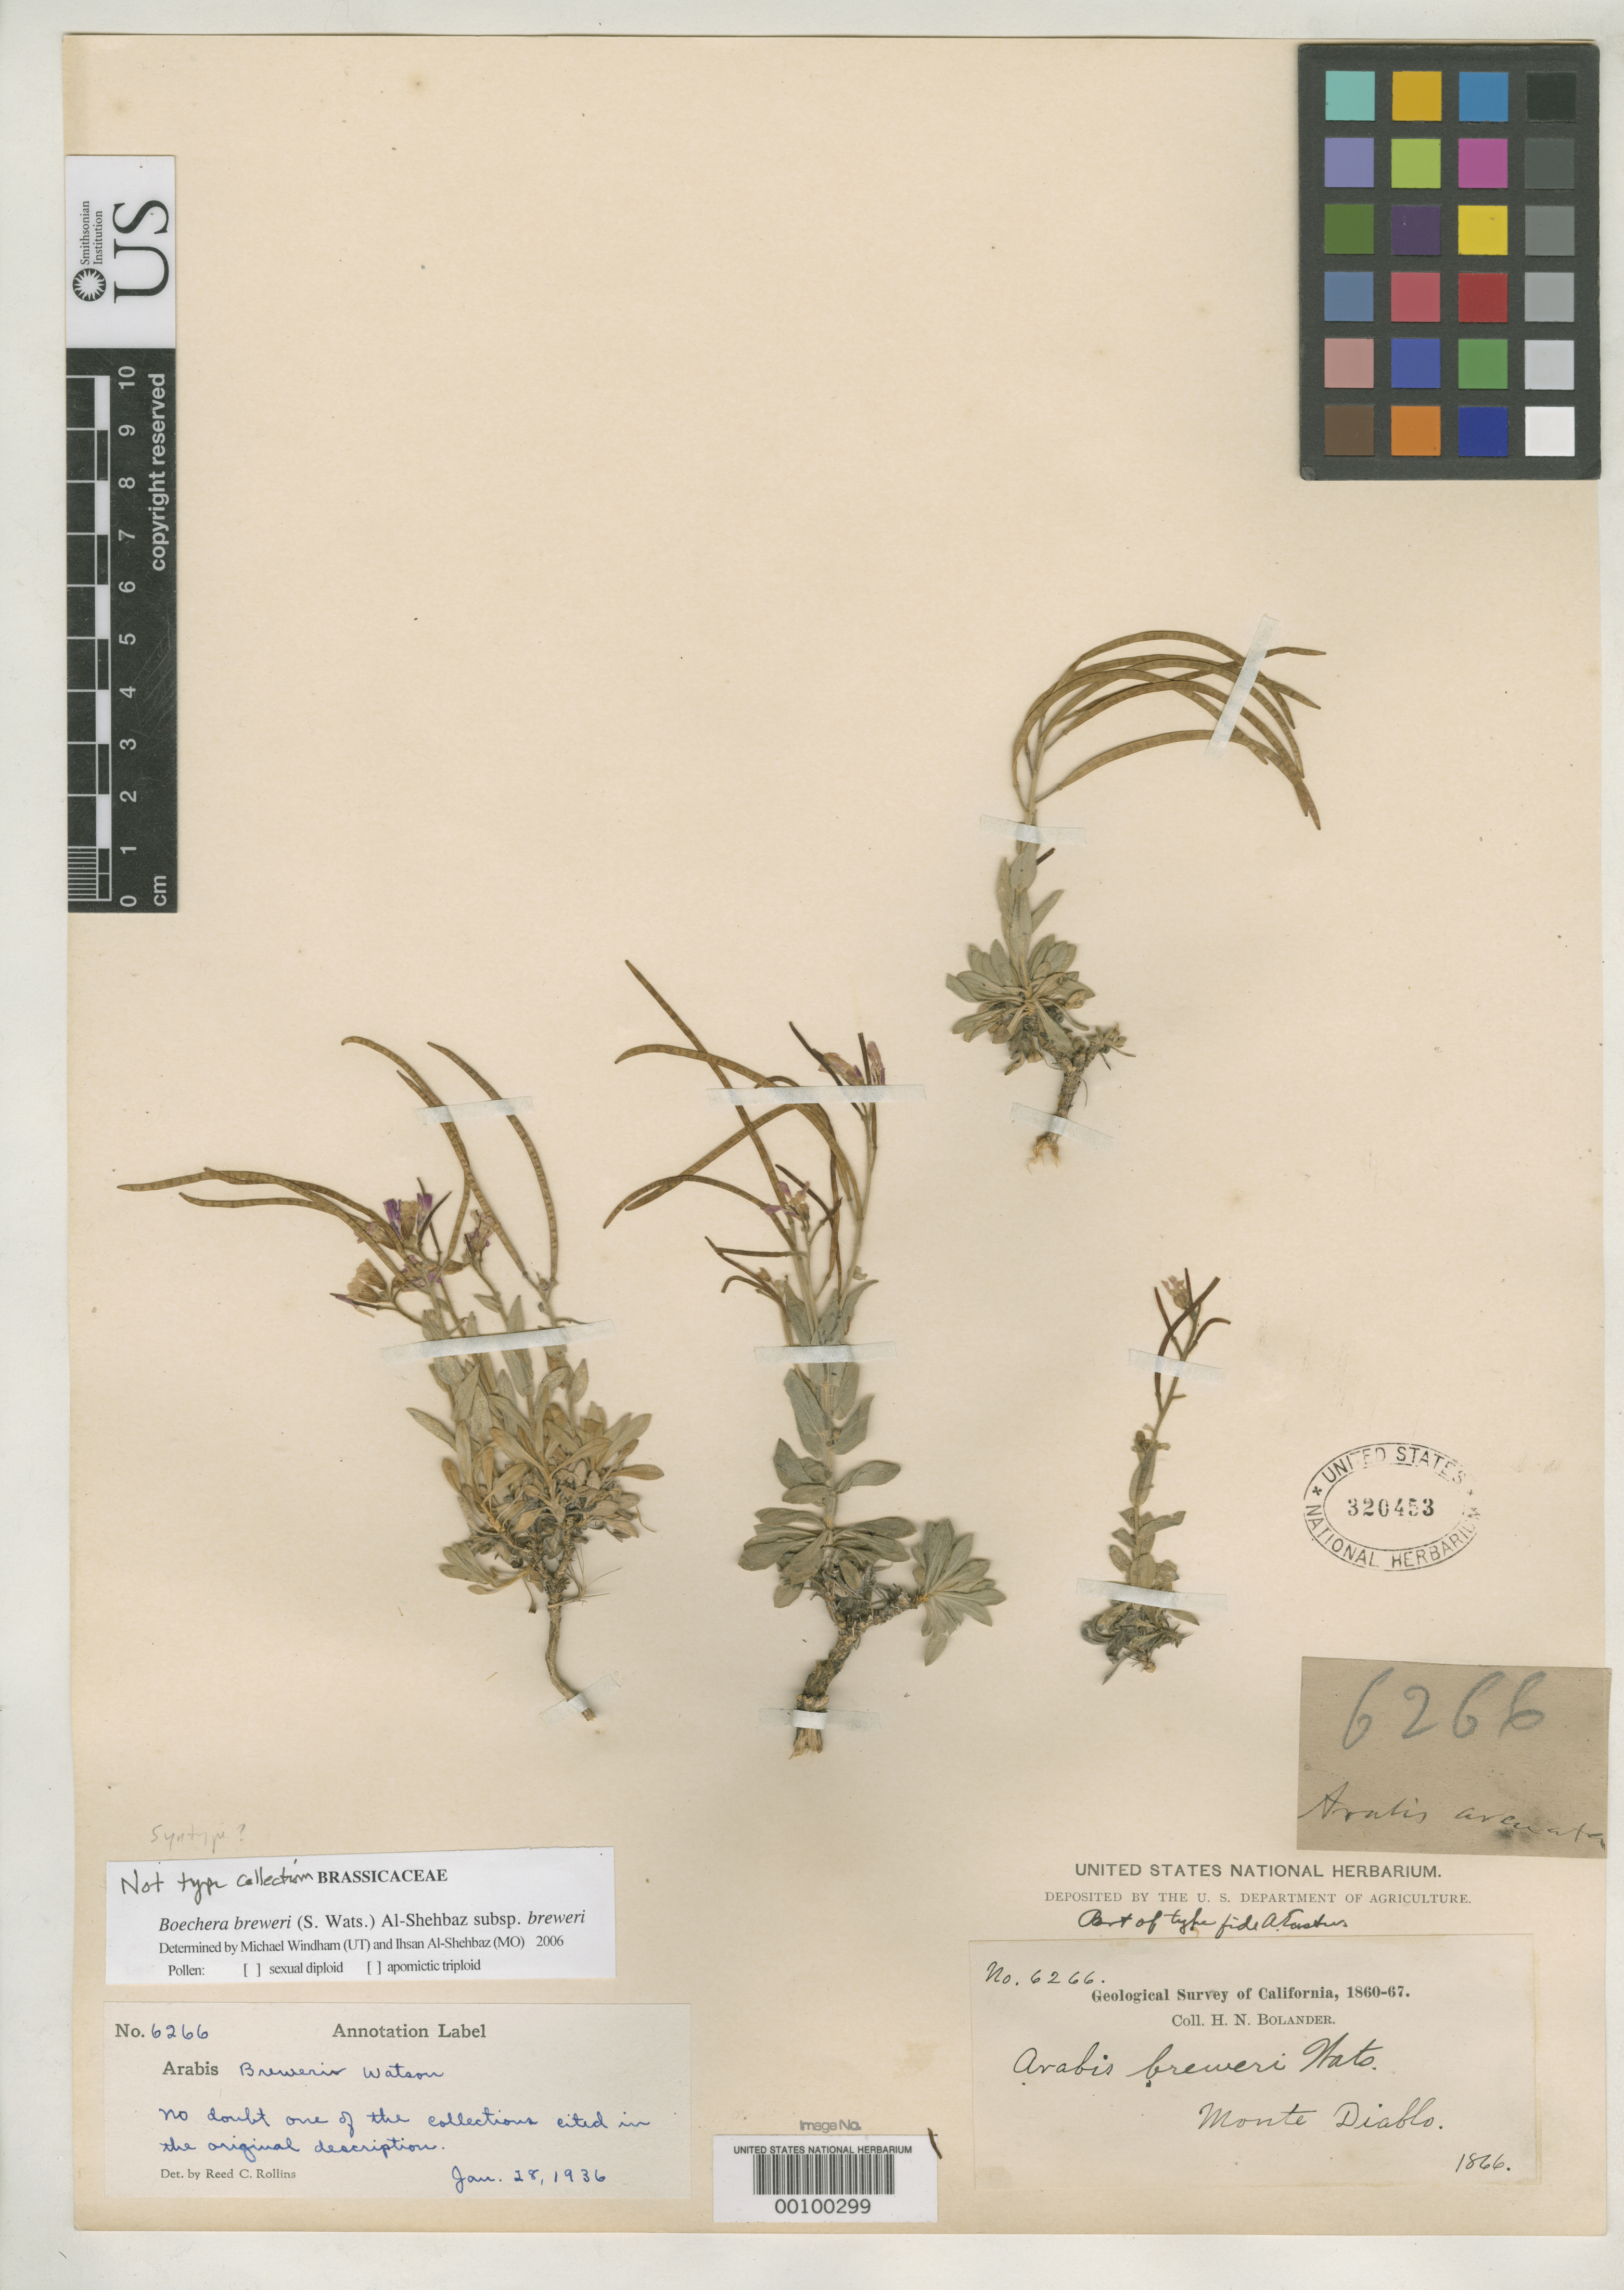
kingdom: Plantae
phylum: Tracheophyta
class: Magnoliopsida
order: Brassicales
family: Brassicaceae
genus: Arabis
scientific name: Arabis breweri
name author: S. Watson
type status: Possible Syntype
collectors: W. H. Brewer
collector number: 6266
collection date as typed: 1866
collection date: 1866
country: United States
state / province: California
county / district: Contra Costa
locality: Mt. Diablo.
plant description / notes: Annotated by Rollins (1936), "no doub tone of the collections cited in the original description." Annotated by Windham & Al-Shehbaz (2006) as "Not type collection". Lectotype collection is Brewer 1086 as designated by R.C. Rollins (1941).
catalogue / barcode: US 320453